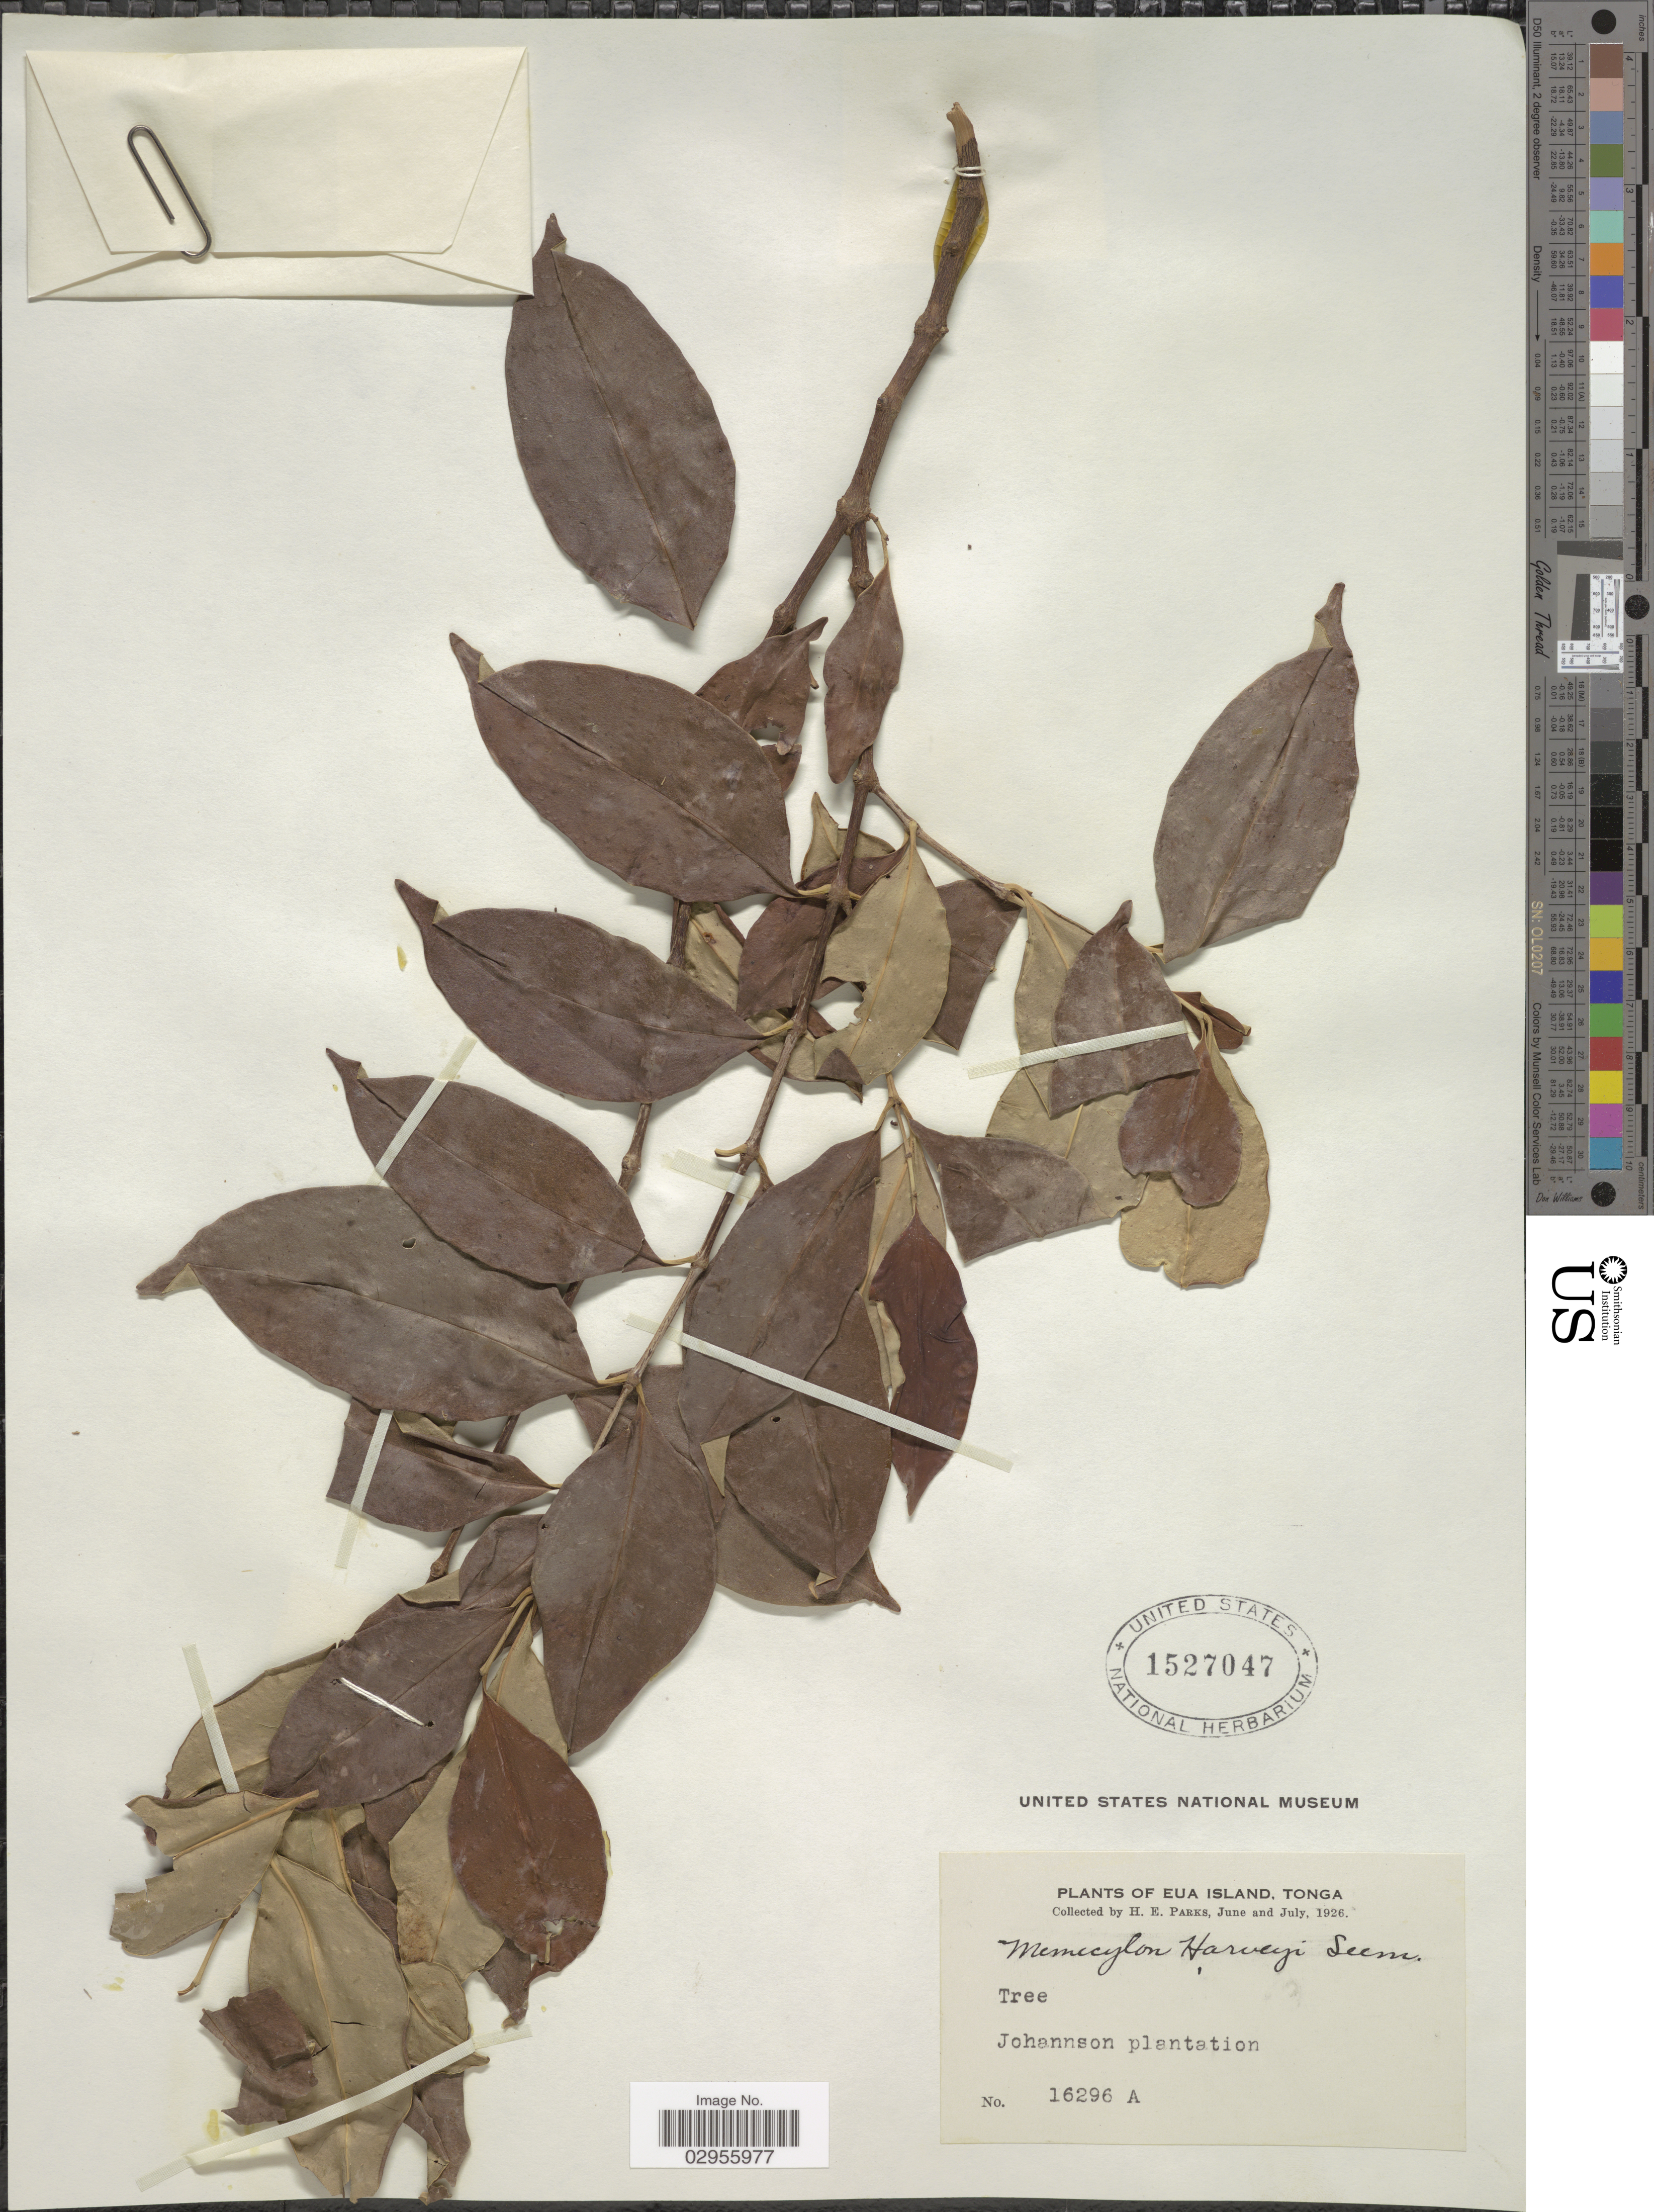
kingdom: Plantae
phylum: Tracheophyta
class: Magnoliopsida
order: Myrtales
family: Melastomataceae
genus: Memecylon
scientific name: Memecylon harveyi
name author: Seem.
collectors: H. E. Parks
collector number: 16296A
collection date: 1926-06/1926-07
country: Tonga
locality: Eua Island. Johannson plantation.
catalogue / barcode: US 1527047